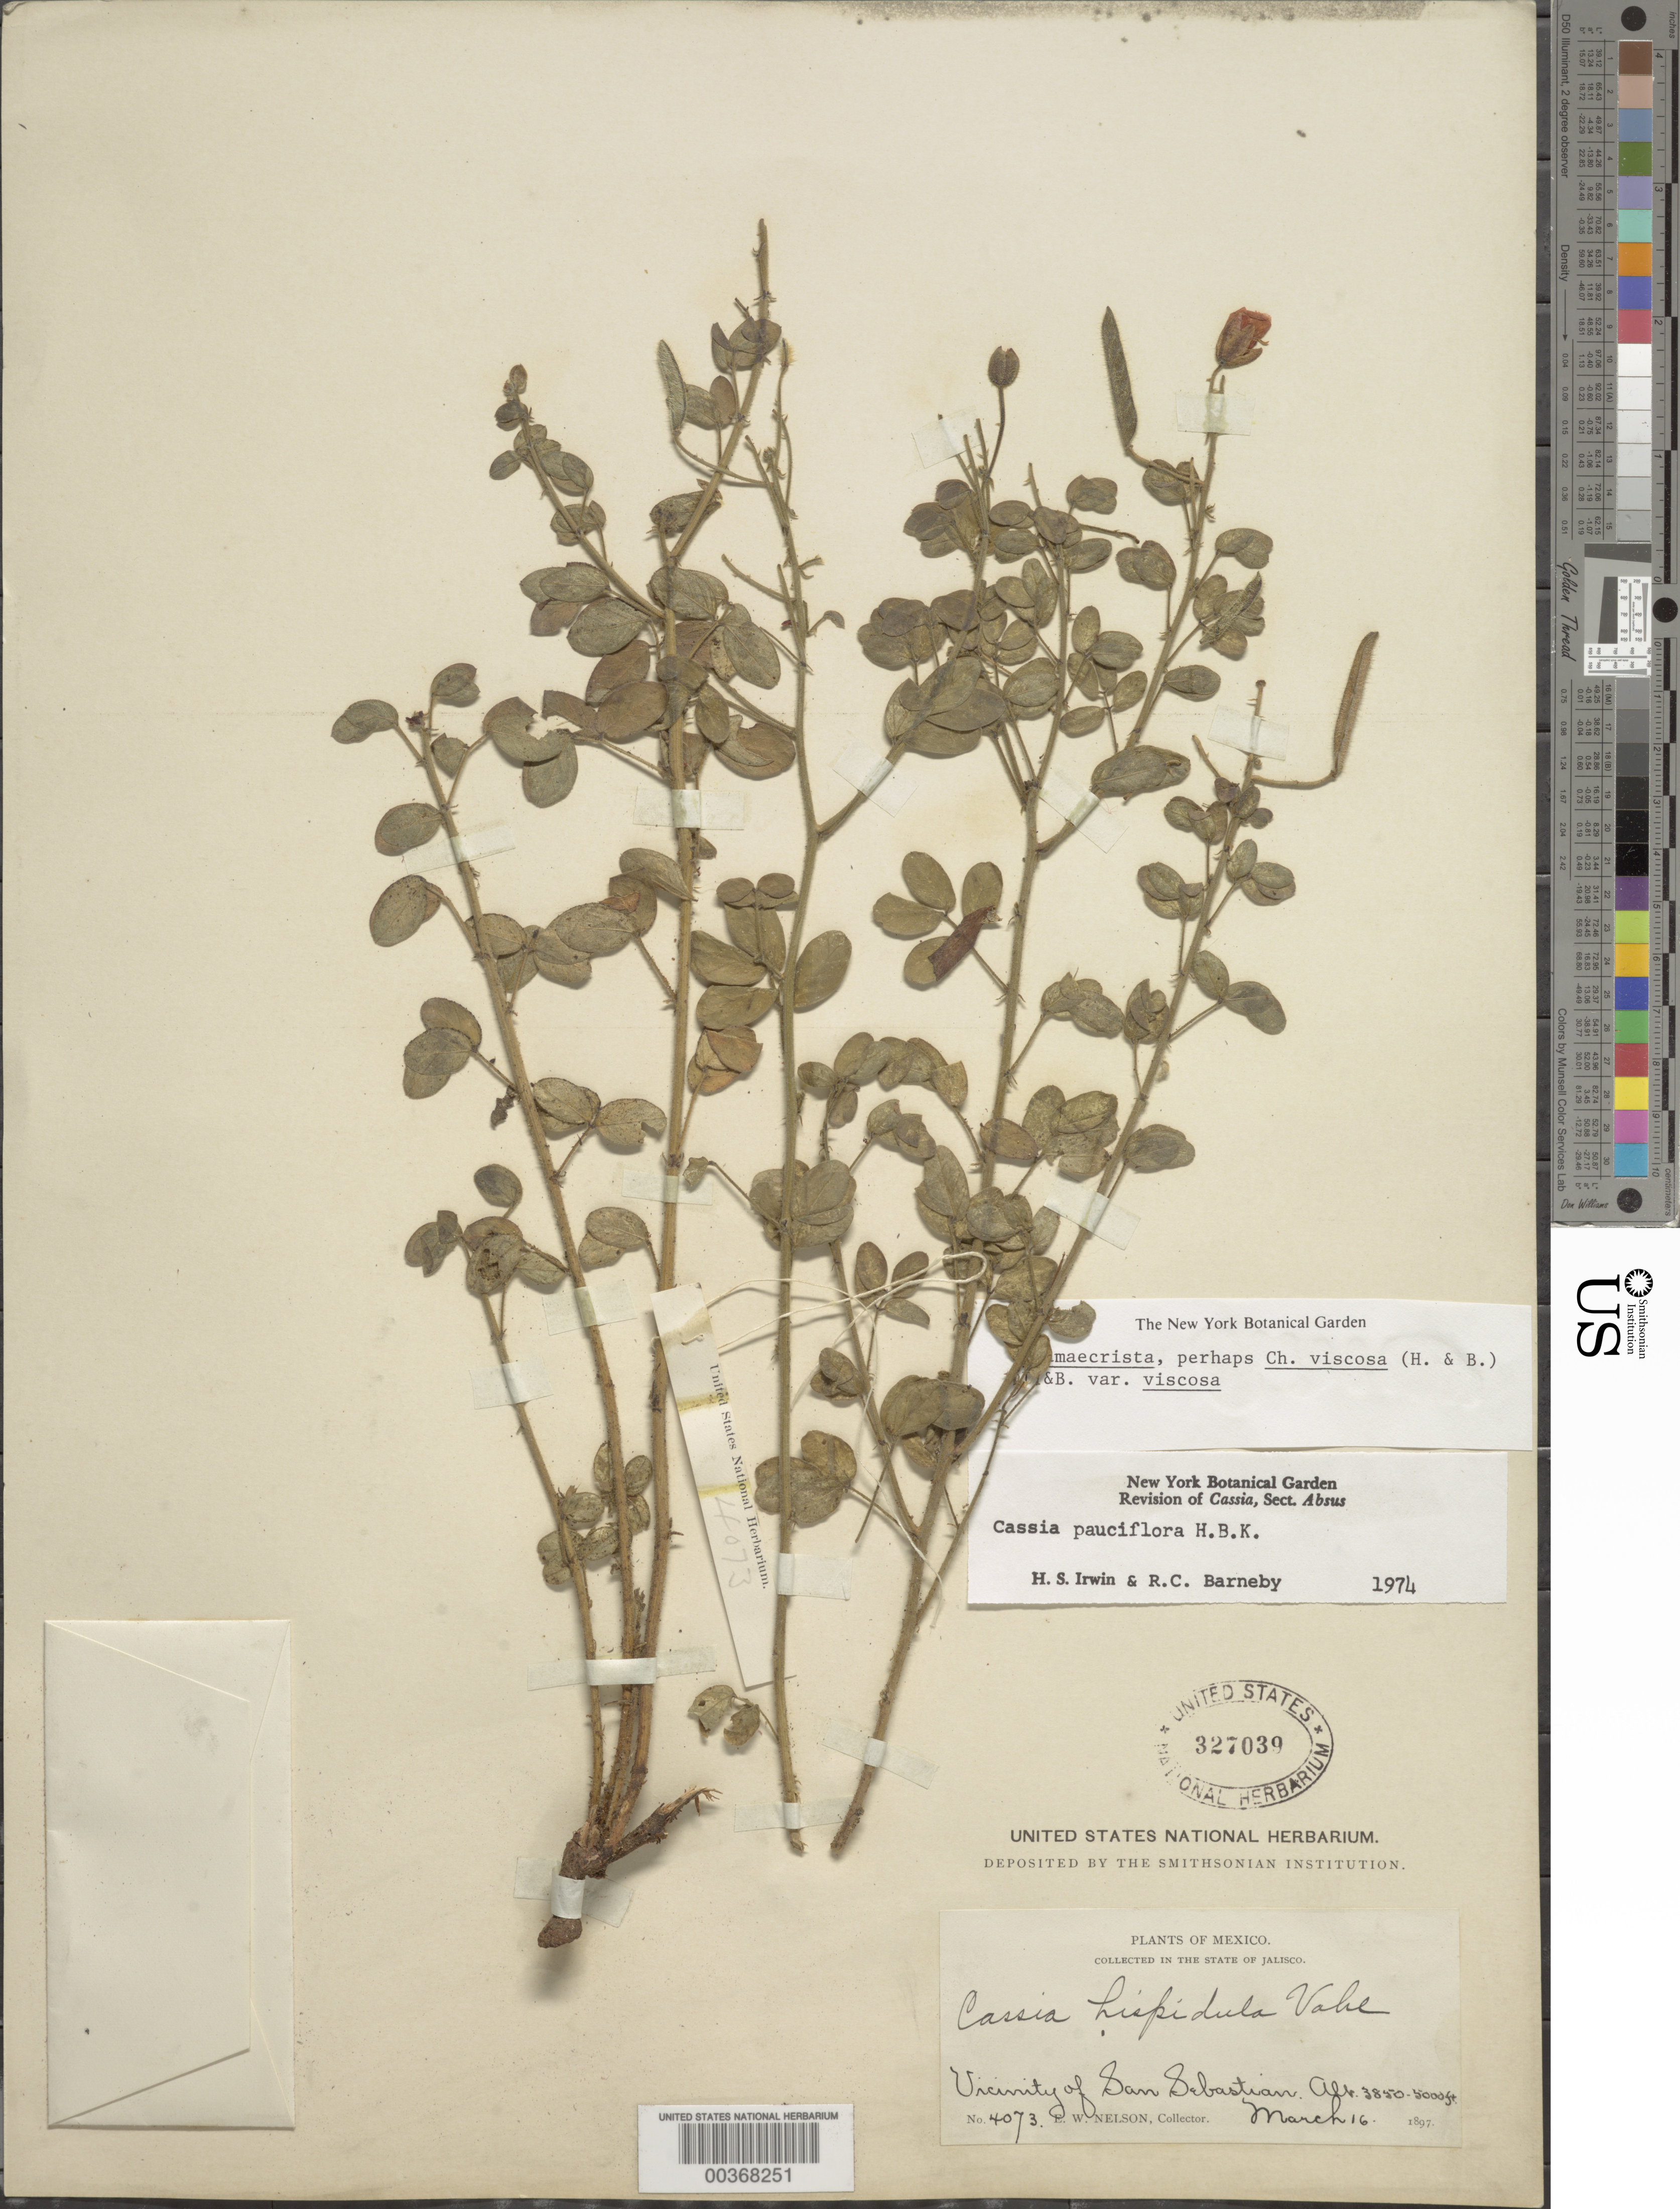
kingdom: Plantae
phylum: Tracheophyta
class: Magnoliopsida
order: Fabales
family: Fabaceae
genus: Chamaecrista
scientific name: Chamaecrista fagonioides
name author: (Vogel) H.S. Irwin & Barneby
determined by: Souza, A. O.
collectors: E. W. Nelson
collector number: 4073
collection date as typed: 16 Mar 1897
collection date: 1897-03-16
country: Mexico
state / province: Jalisco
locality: Vicinity of San Sebastian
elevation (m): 1173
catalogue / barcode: US 327039